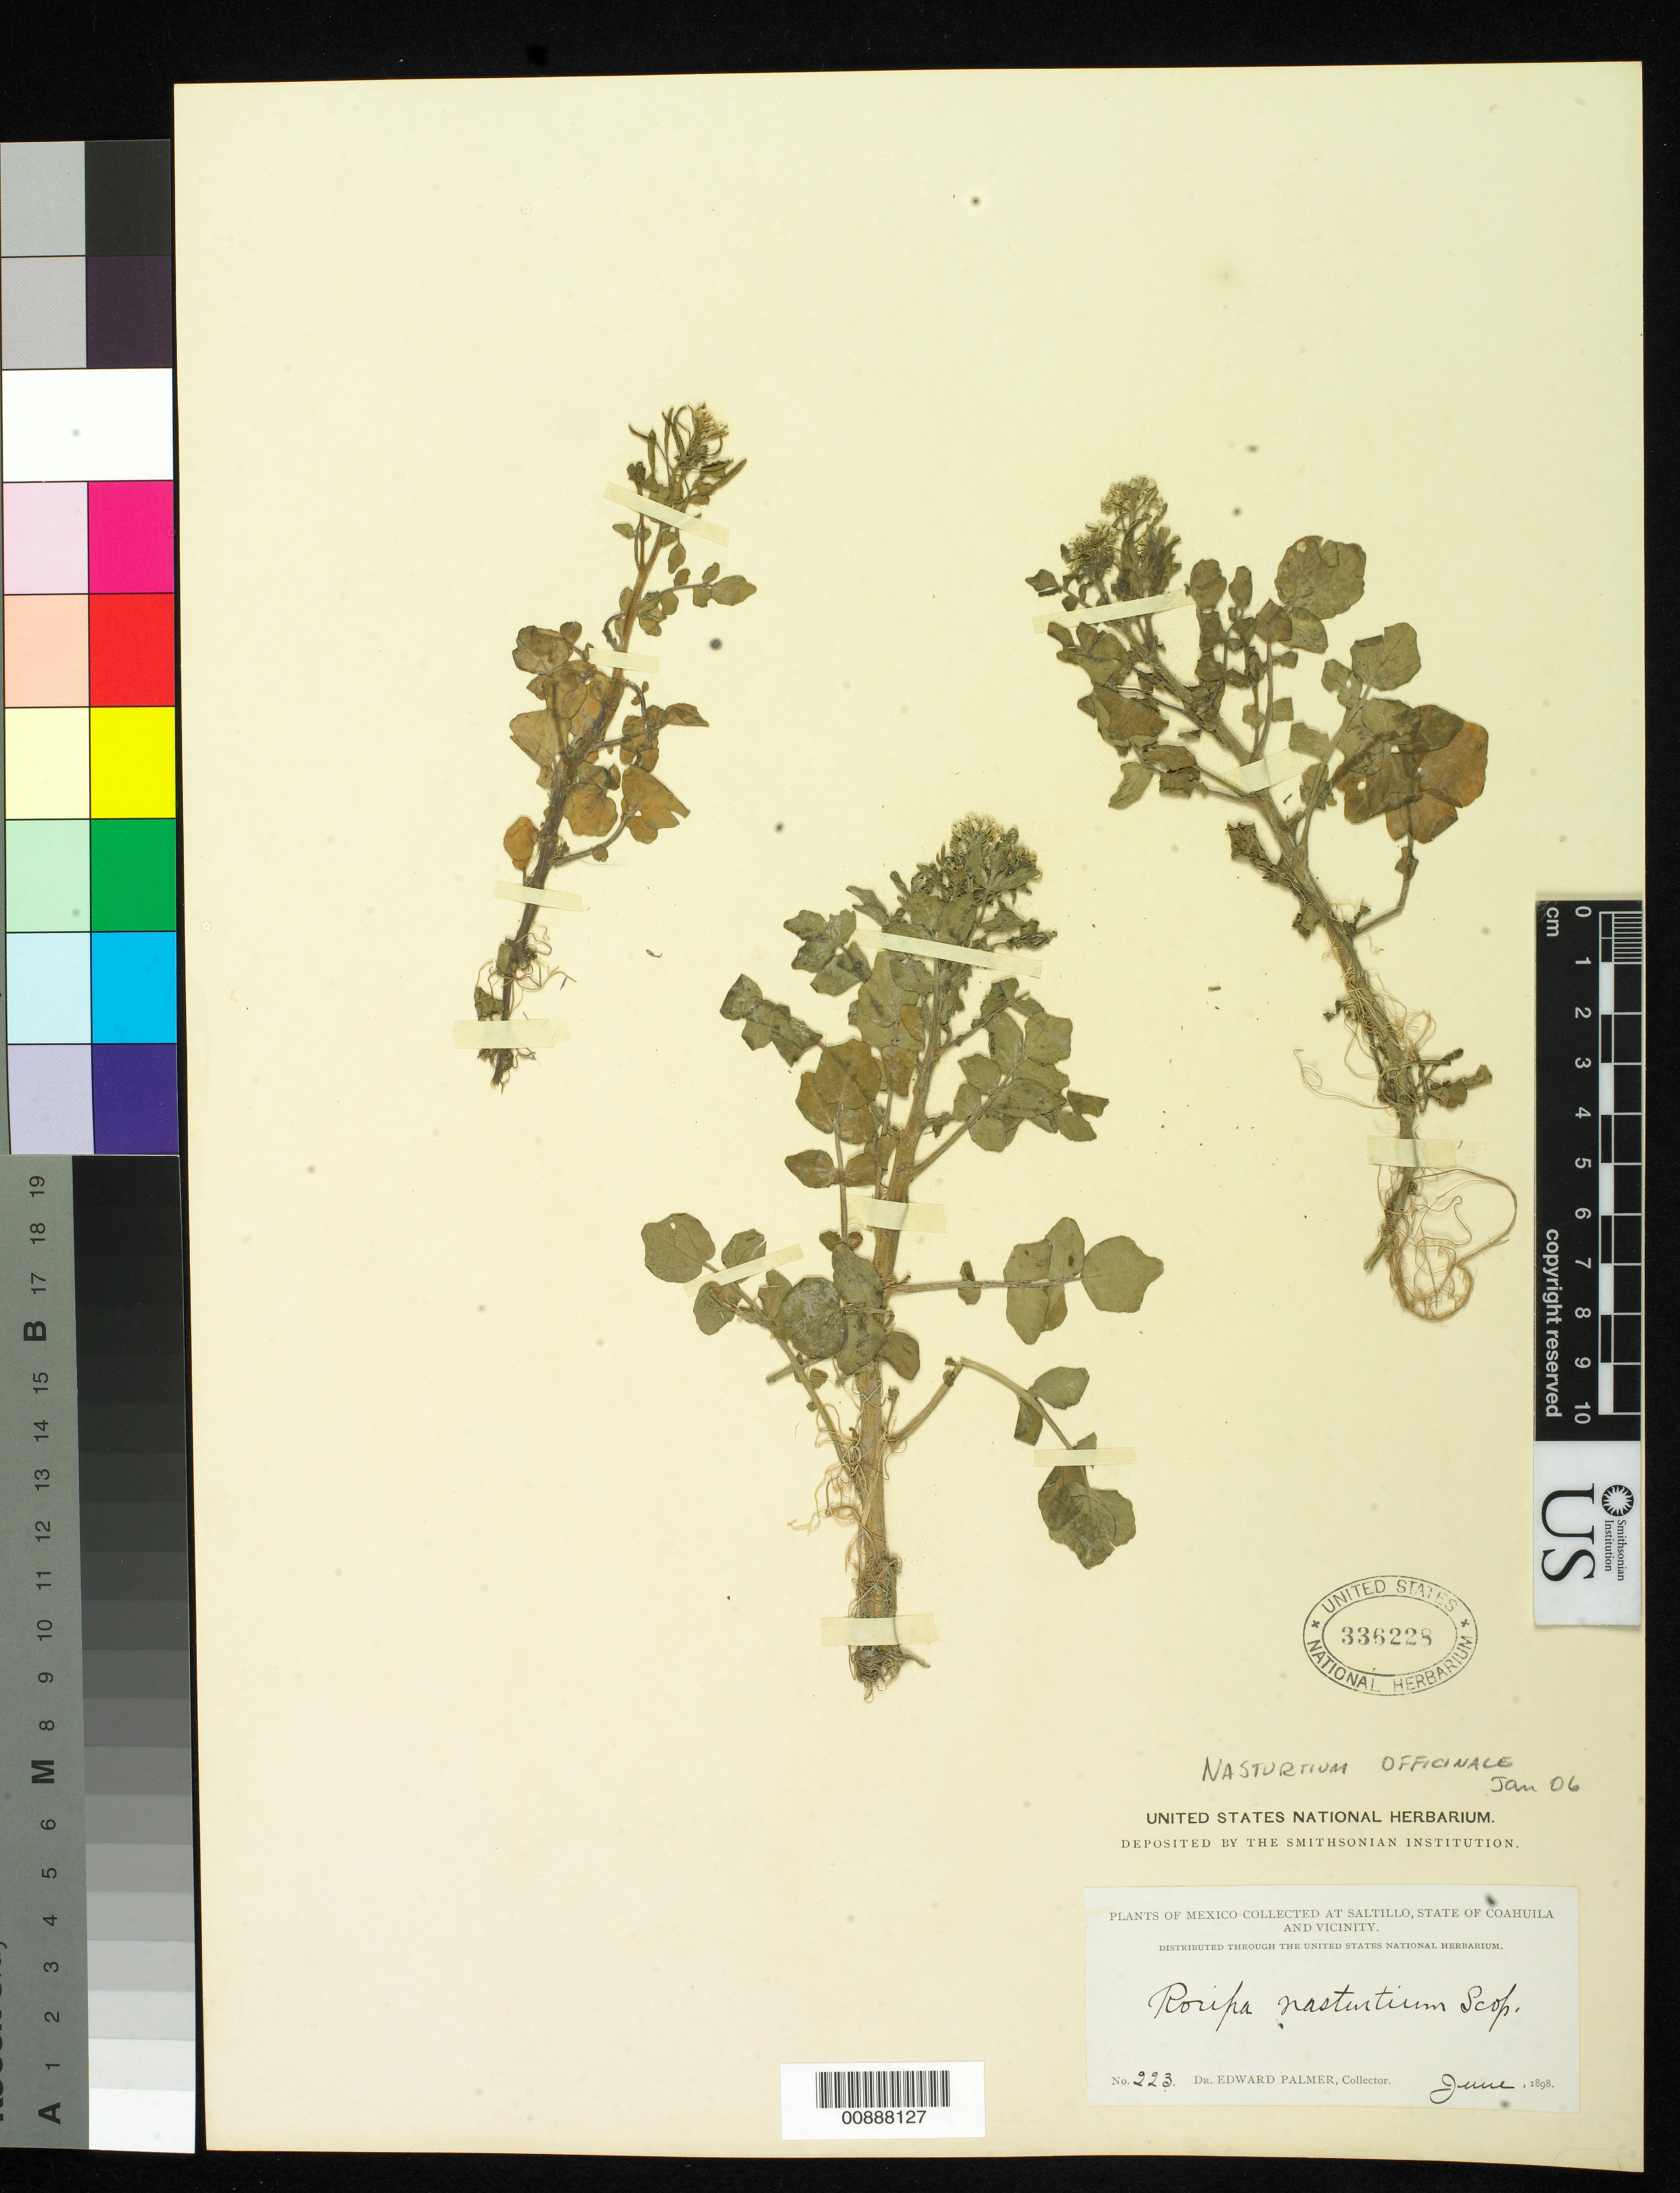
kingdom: Plantae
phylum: Tracheophyta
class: Magnoliopsida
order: Brassicales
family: Brassicaceae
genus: Nasturtium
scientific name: Nasturtium officinale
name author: R. Br.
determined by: Strong, M. T., (US), Smithsonian Institution - National Museum of Natural History (UNITED STATES)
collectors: E. Palmer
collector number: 223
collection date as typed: Jun 1898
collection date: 1898-06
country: Mexico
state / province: Coahuila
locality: Saltillo, Coahuila and vicinity.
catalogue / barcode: US 336228